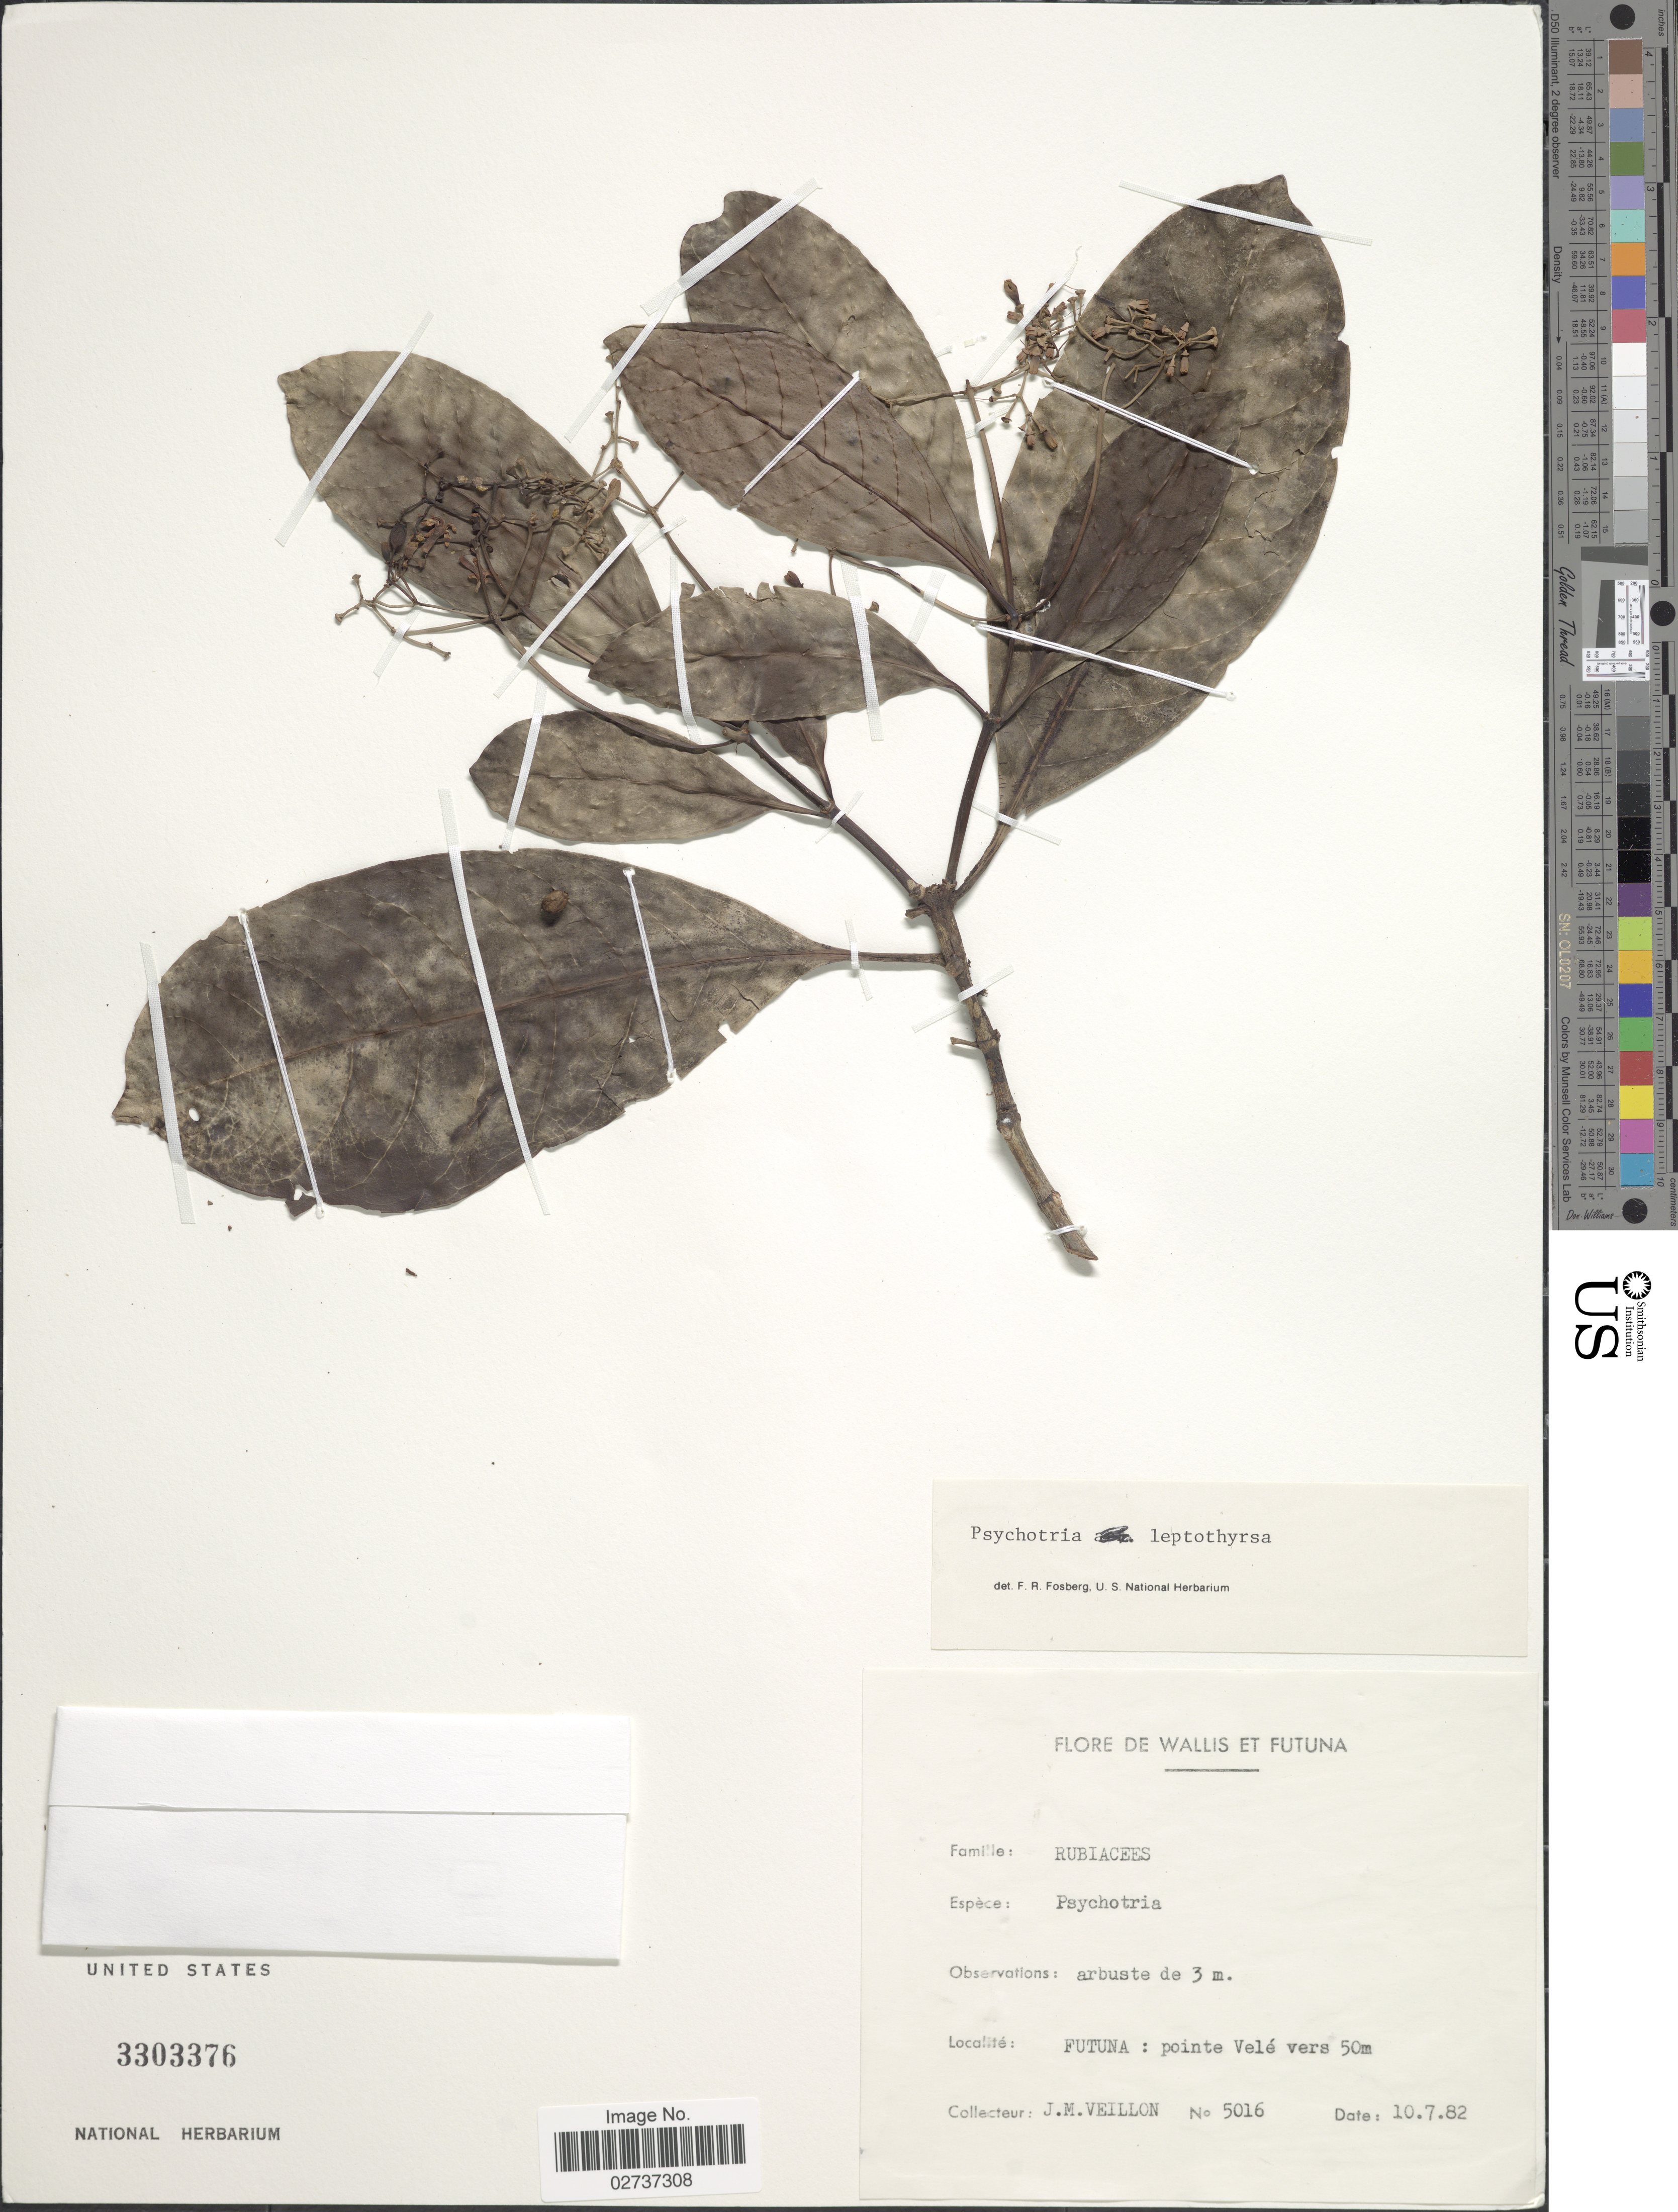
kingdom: Plantae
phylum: Tracheophyta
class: Magnoliopsida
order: Gentianales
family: Rubiaceae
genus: Psychotria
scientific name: Psychotria sp.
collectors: J. Veillon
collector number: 5016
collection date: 1982-07-10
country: Wallis and Futuna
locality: Wallis et Futuna. Futuna: pointe Vele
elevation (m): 50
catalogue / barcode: US 3303376